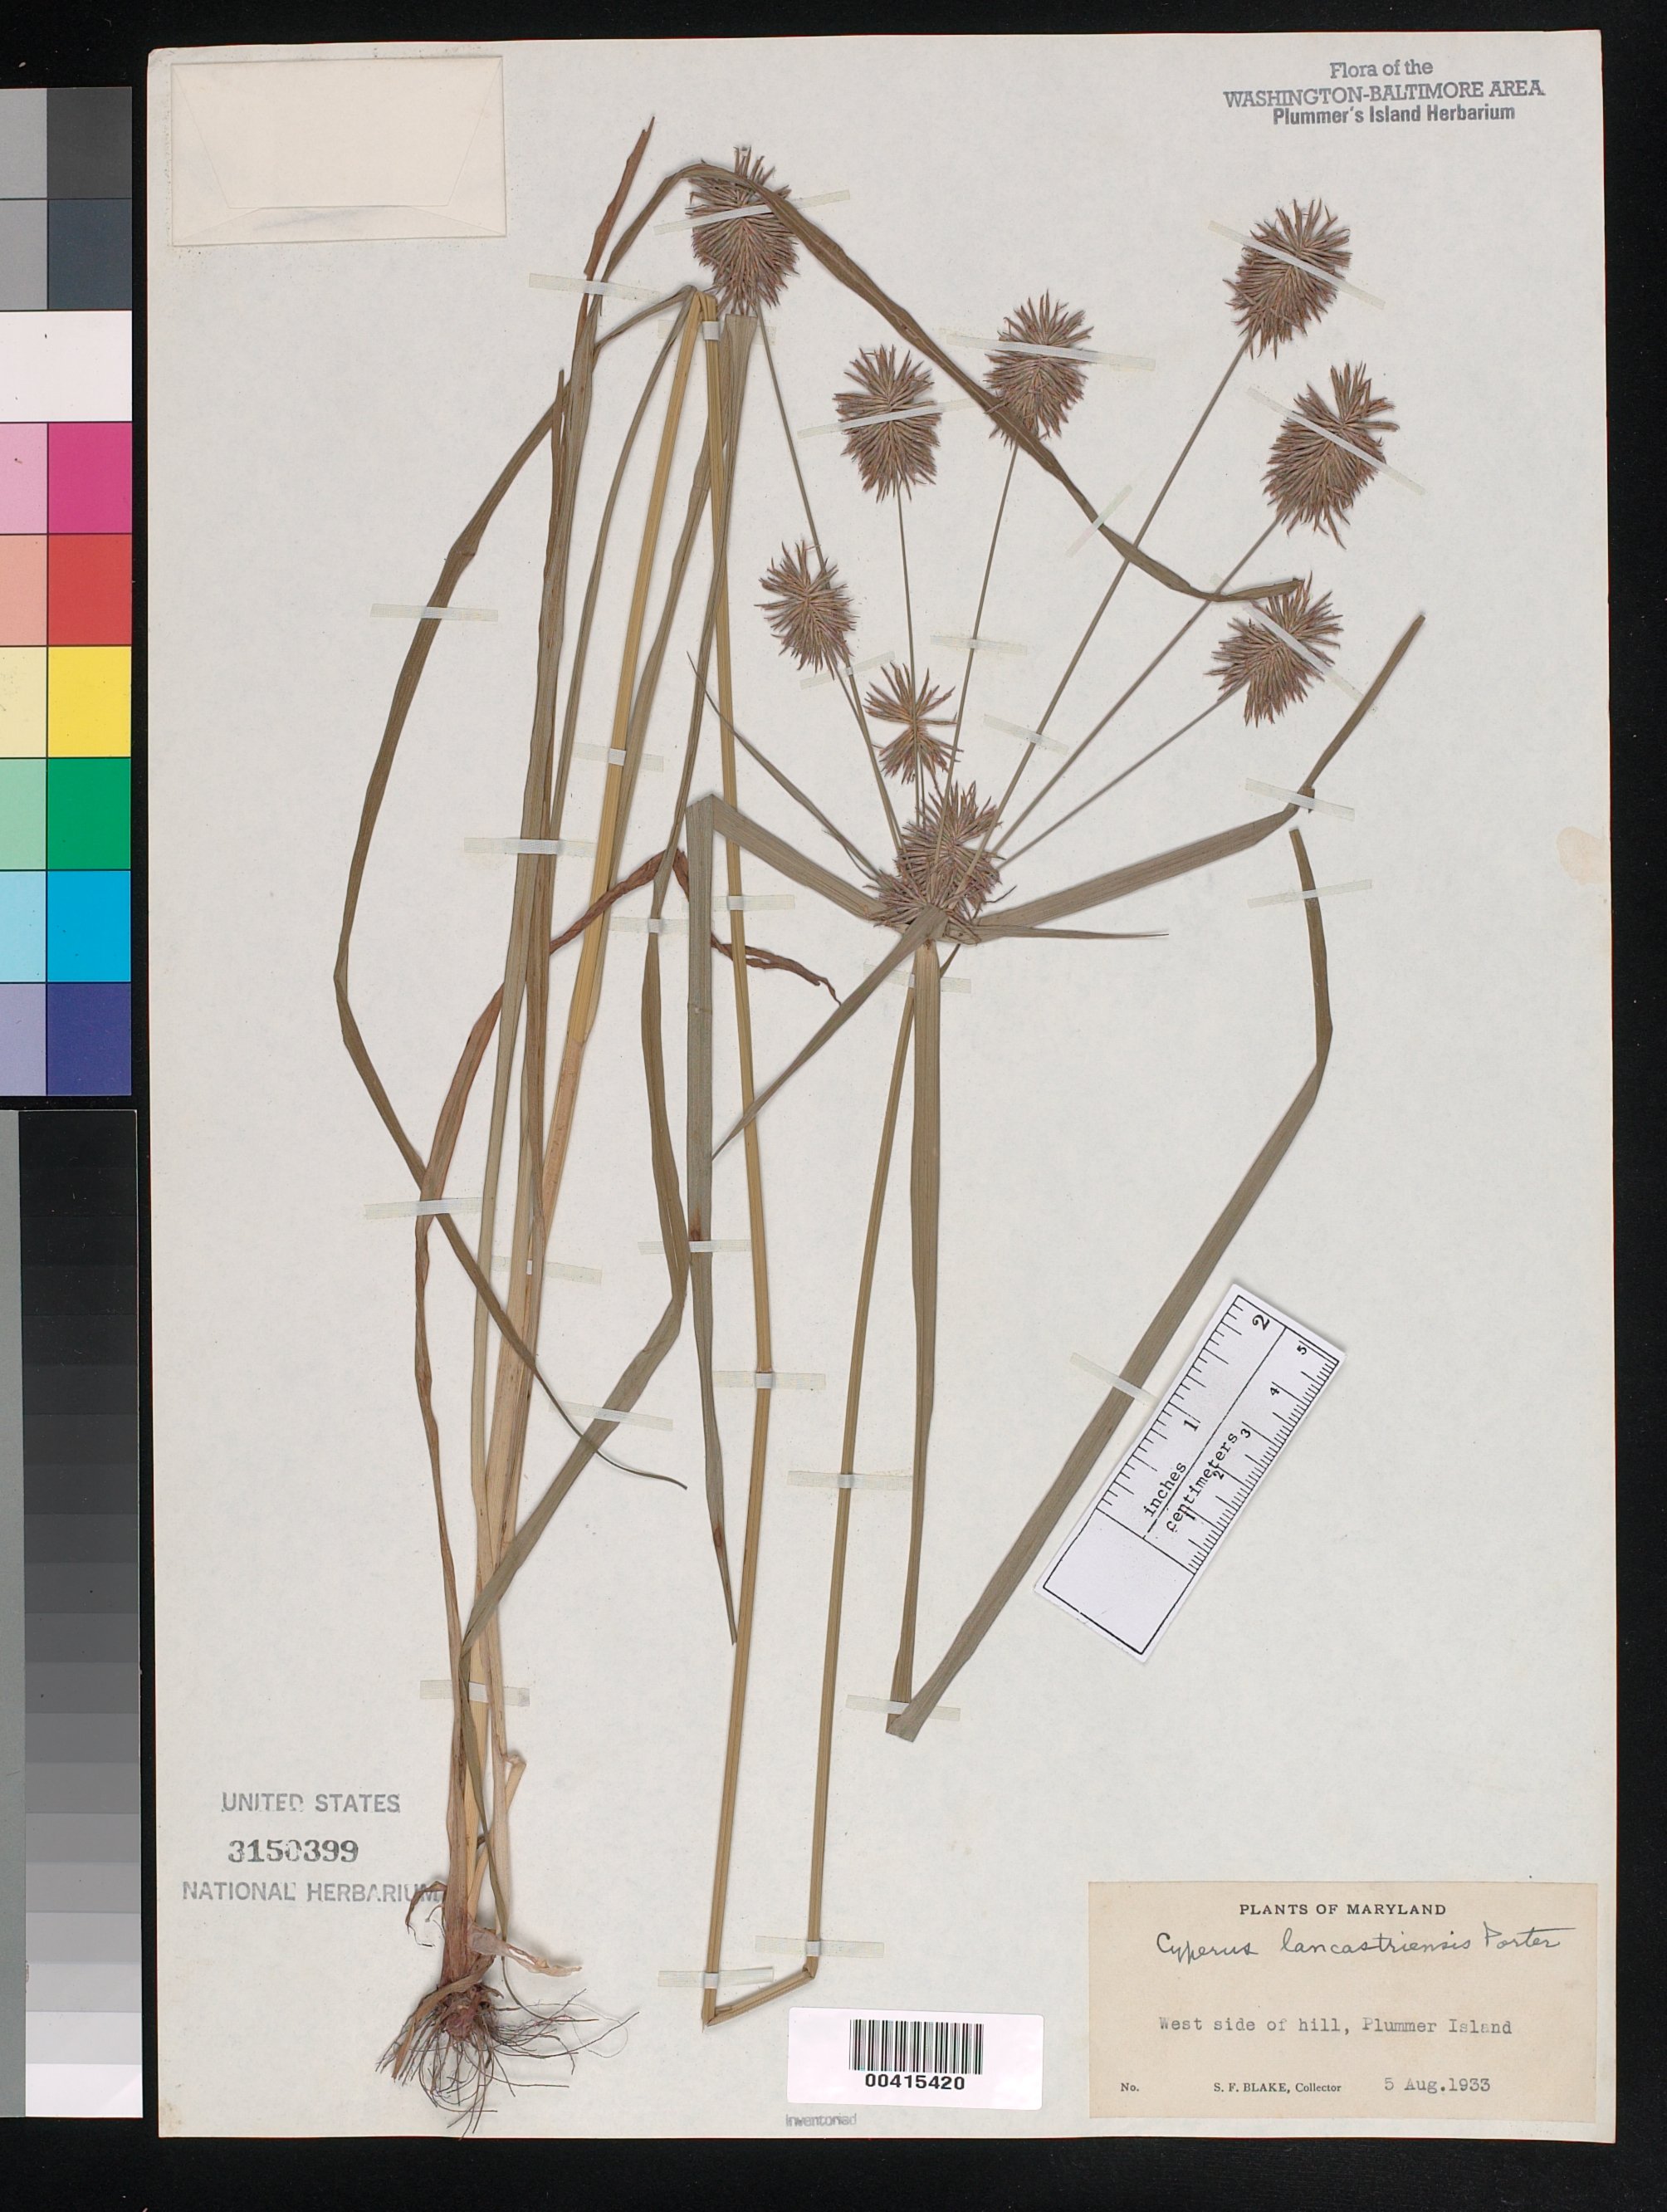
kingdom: Plantae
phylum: Tracheophyta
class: Liliopsida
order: Poales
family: Cyperaceae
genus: Cyperus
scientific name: Cyperus lancastriensis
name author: Porter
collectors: S. Blake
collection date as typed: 05 Aug 1933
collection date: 1933-08-05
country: United States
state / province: Maryland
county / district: Montgomery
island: Plummers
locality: Plummer's Island; west side of Hill C. & O. Canal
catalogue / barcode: US 3150399